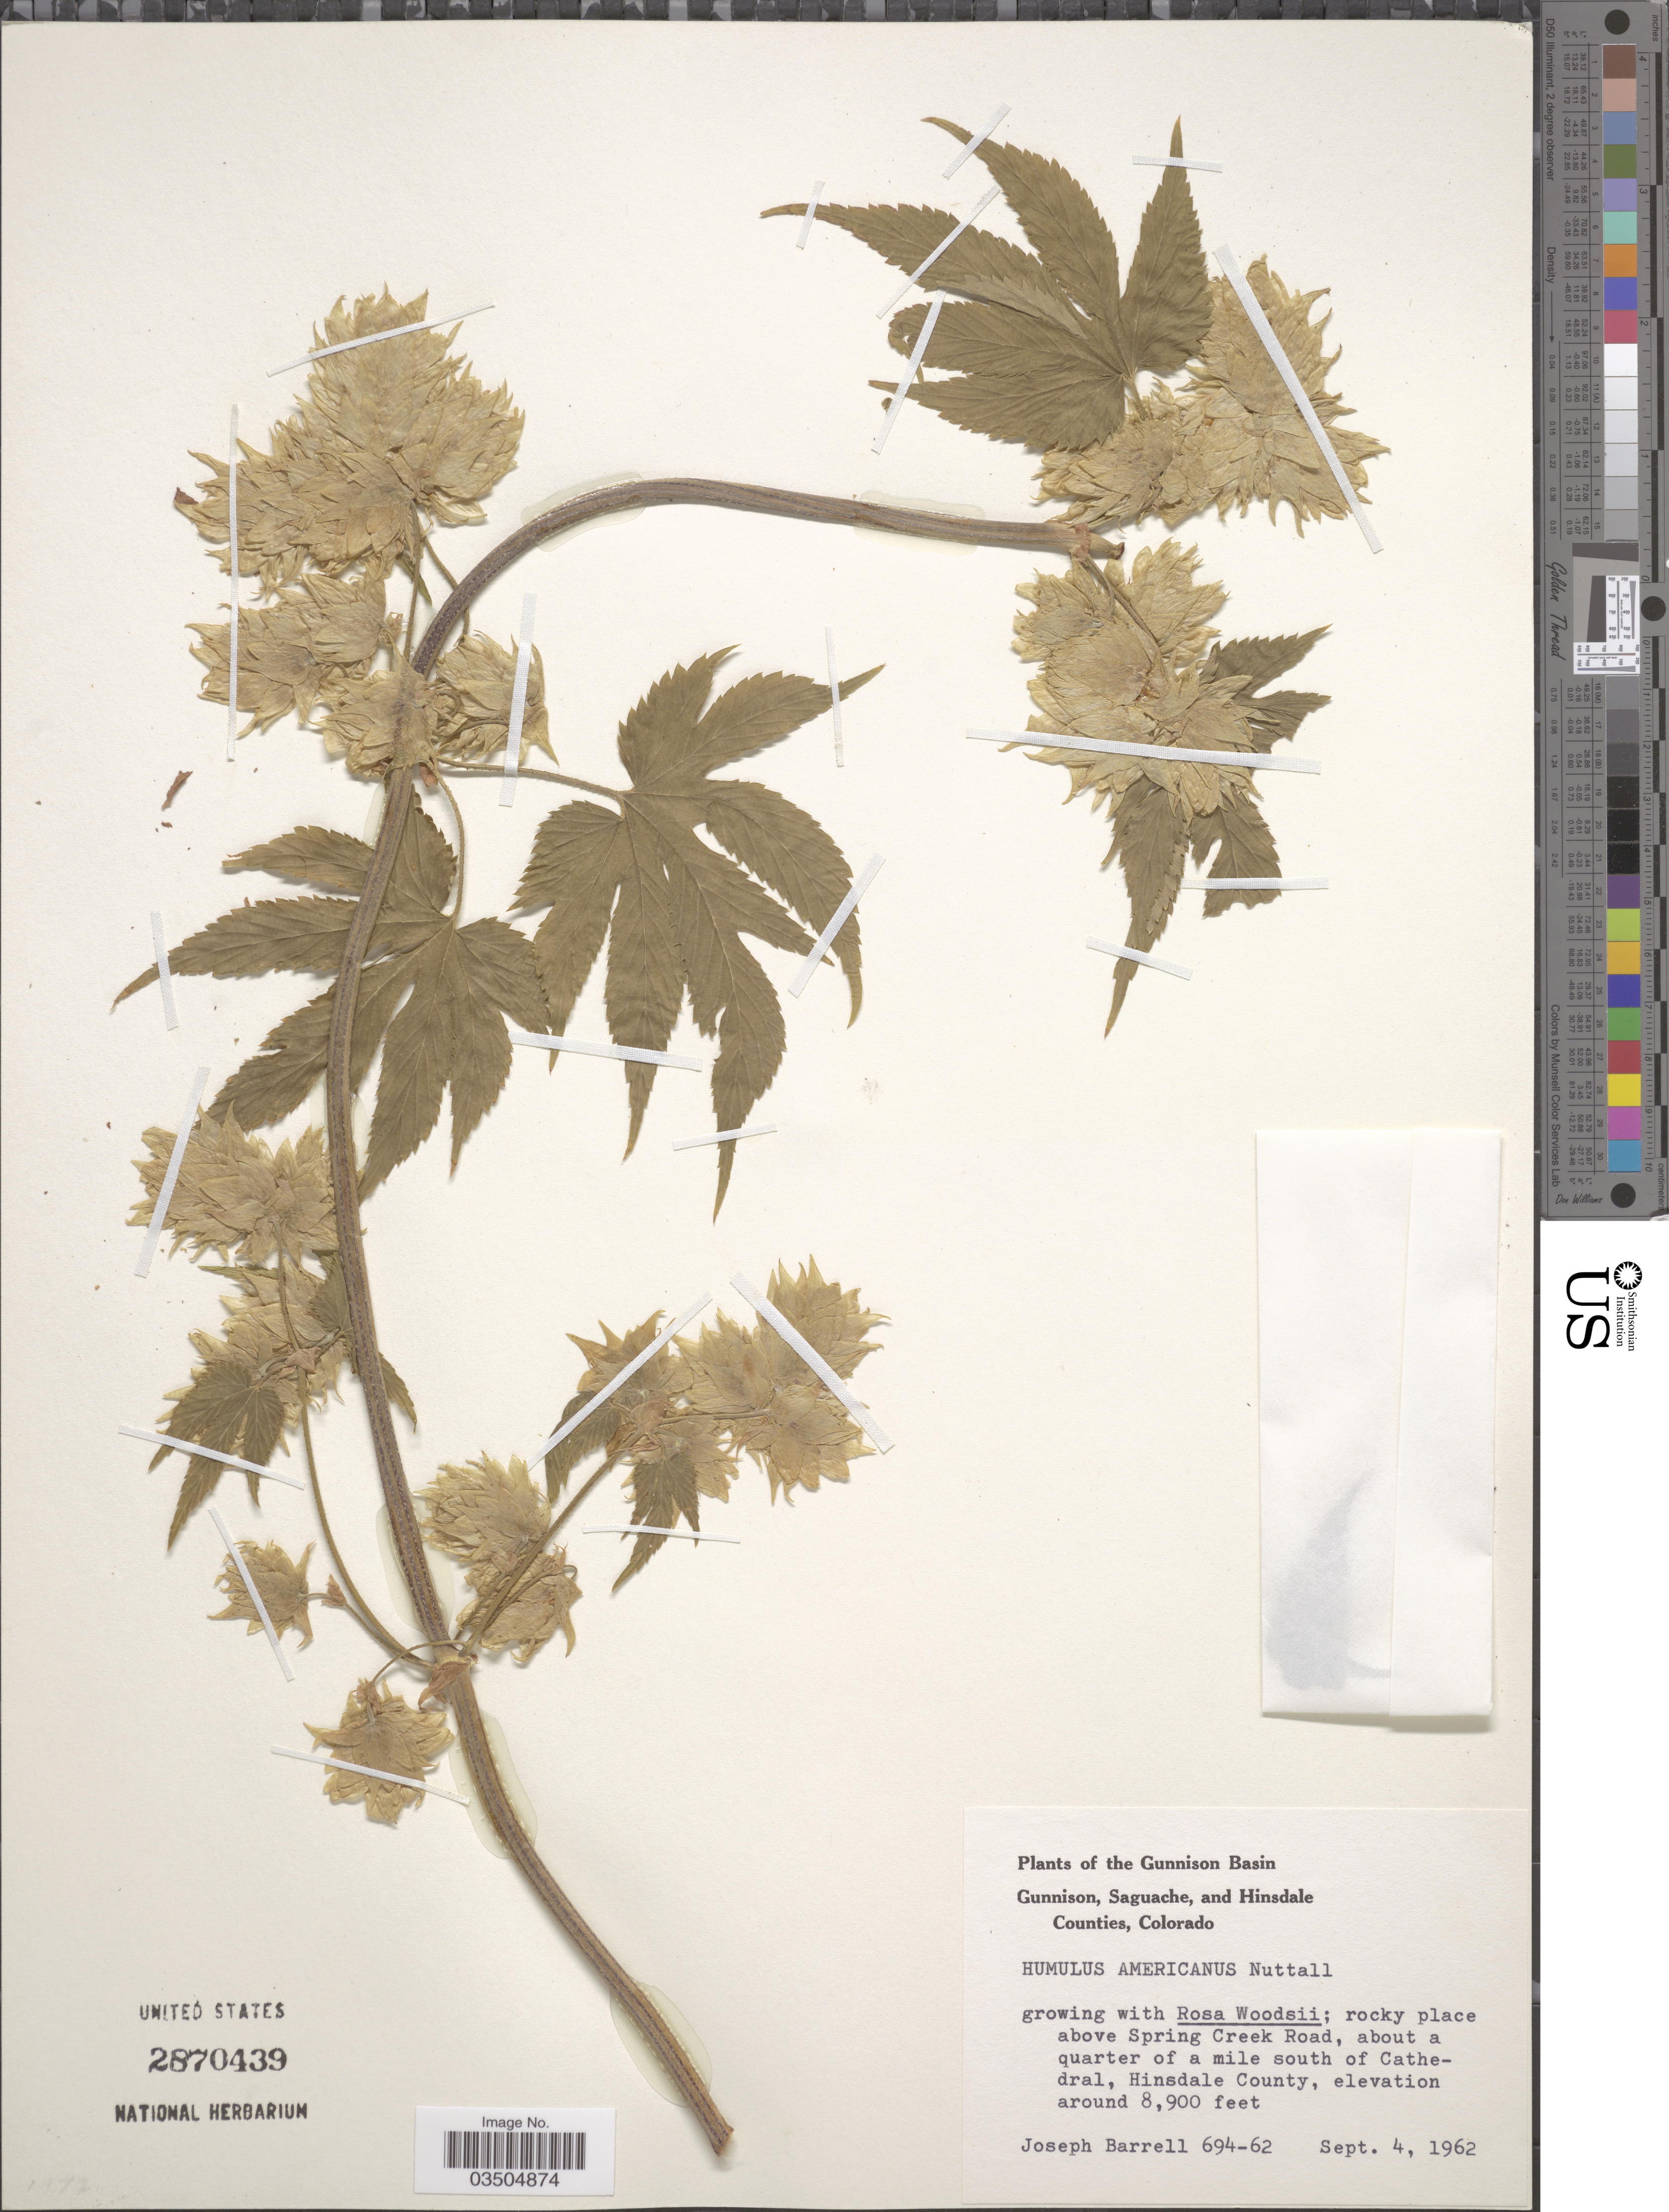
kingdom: Plantae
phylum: Tracheophyta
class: Magnoliopsida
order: Rosales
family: Cannabaceae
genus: Humulus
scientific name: Humulus lupulus var. neomexicanus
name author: A. Nelson & Cockerell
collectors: J. Barrell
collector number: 694-62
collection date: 1962-09-04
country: United States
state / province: Colorado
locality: Gunnison Basin. Rocky place above Spring Creek Road, about a quarter of a mile south of Cathedral, Hinsdale County.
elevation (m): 2713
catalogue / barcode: US 2870439